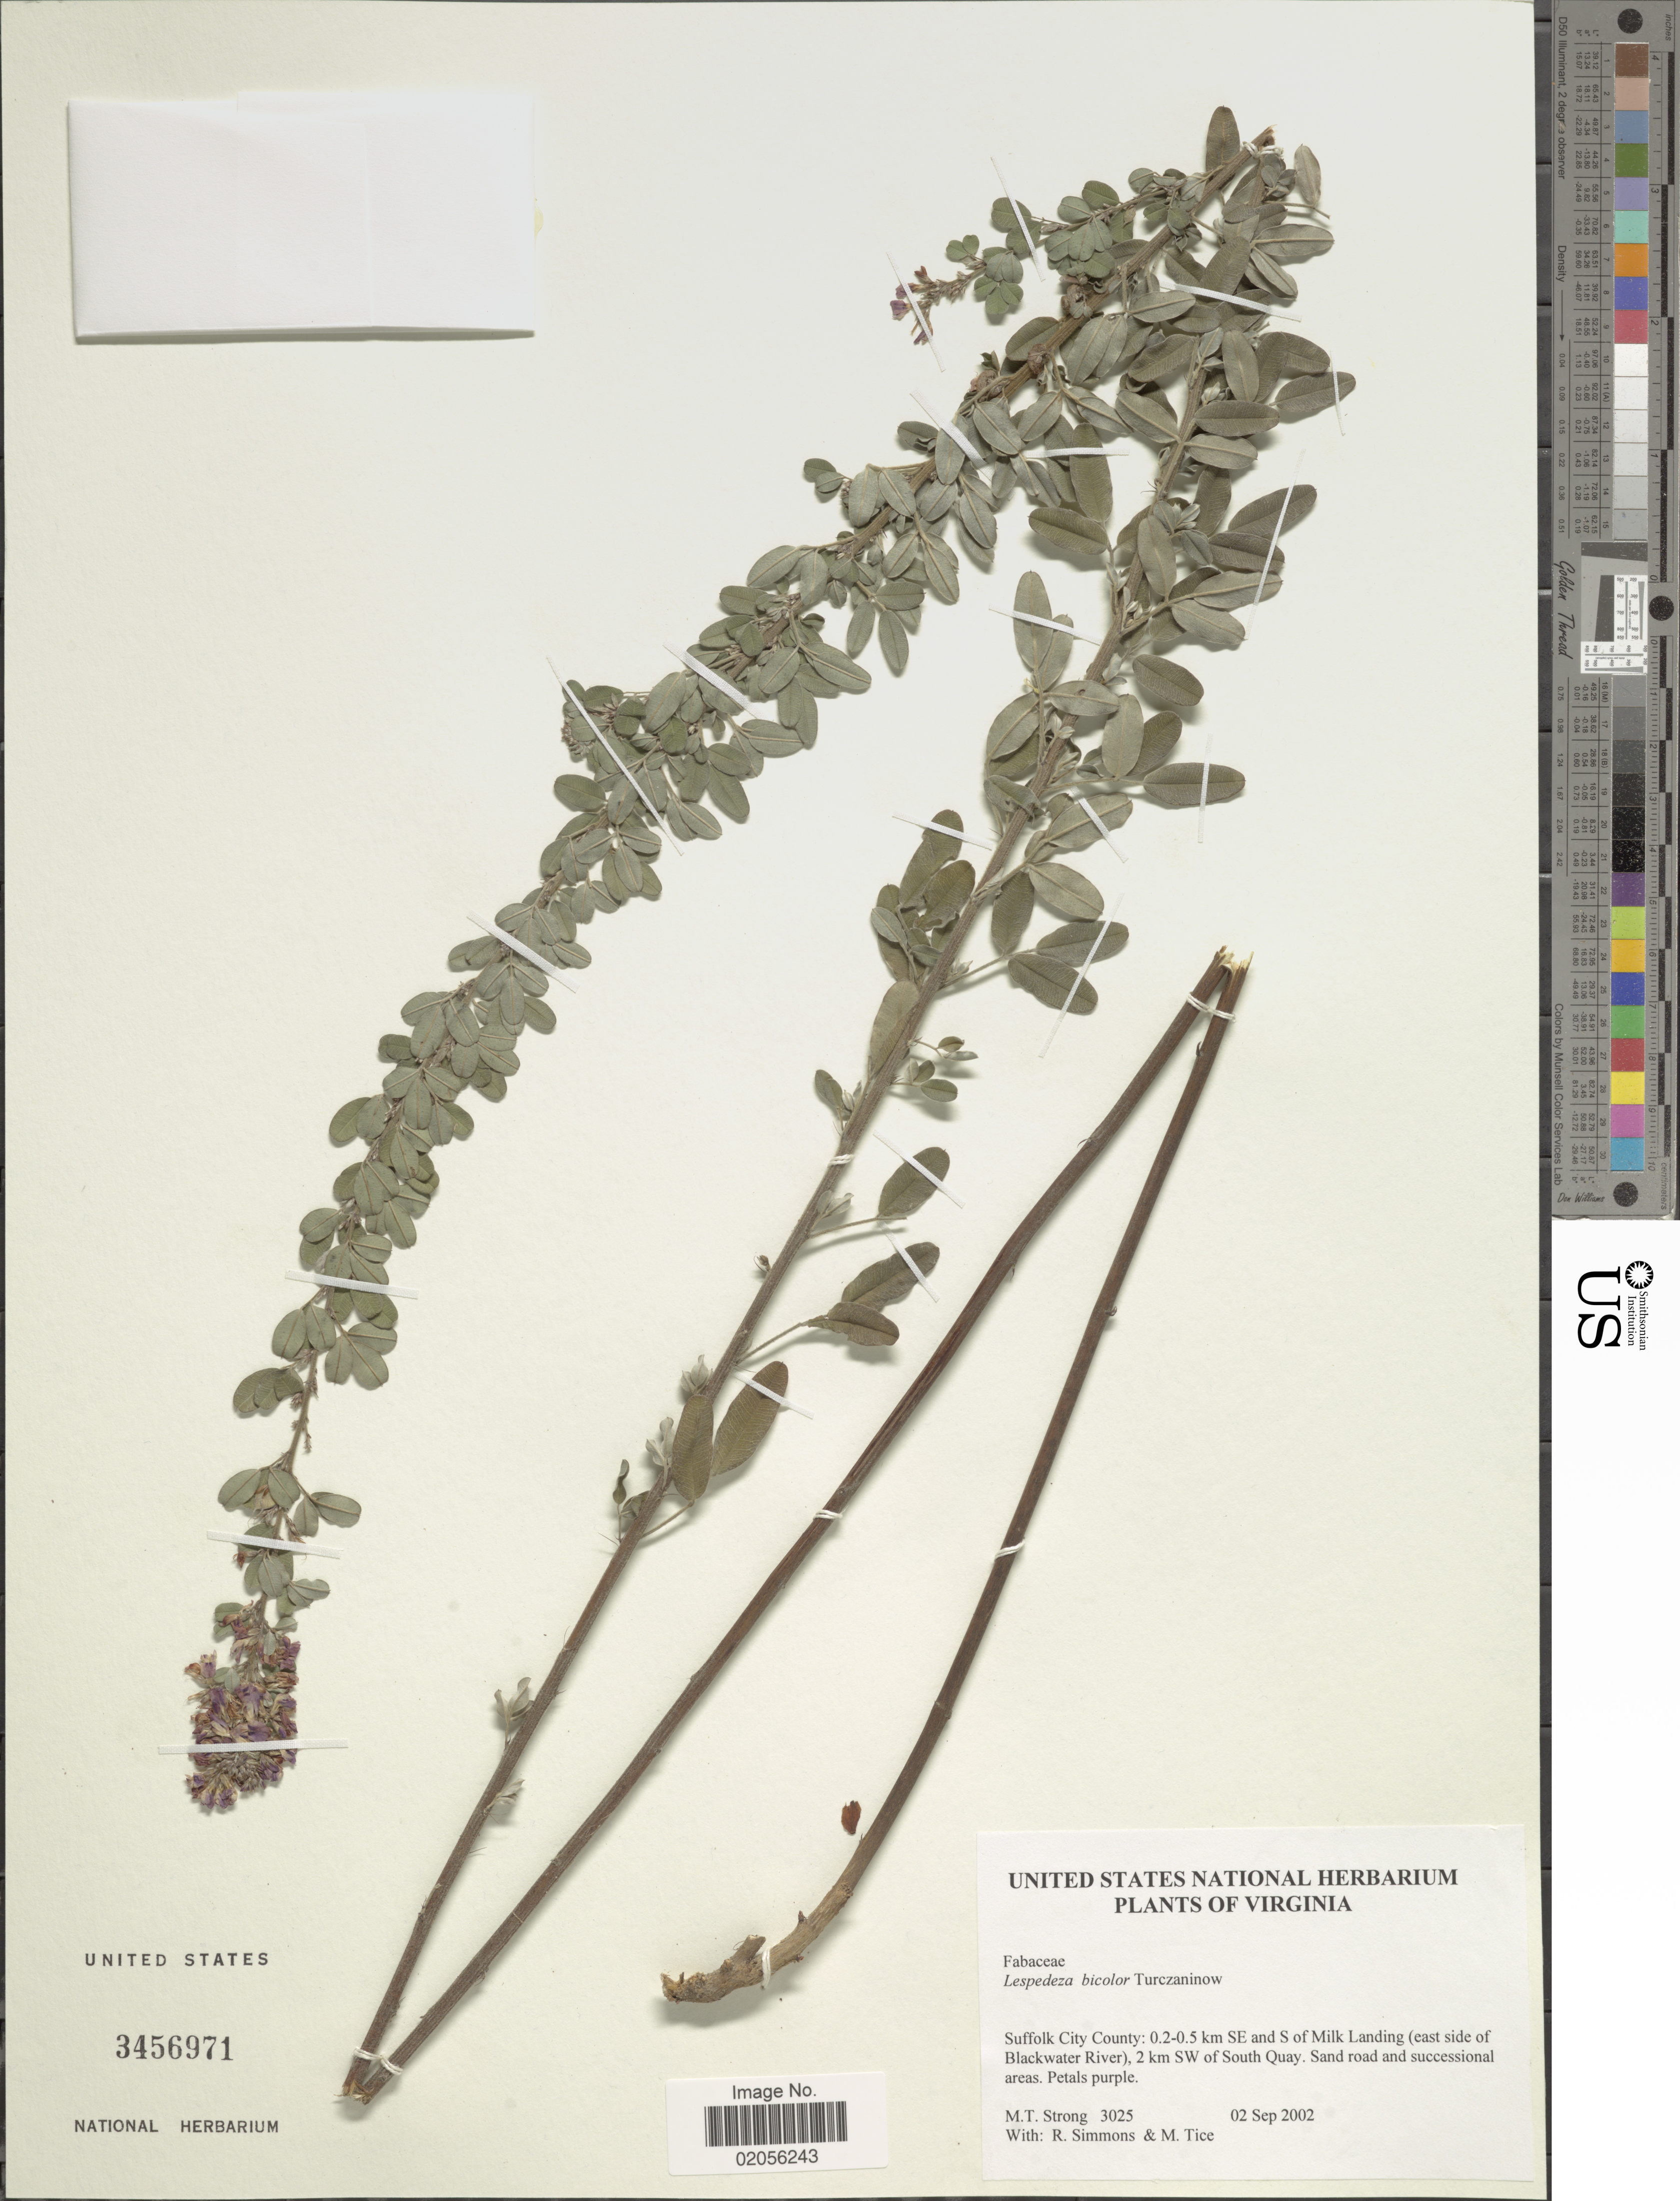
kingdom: Plantae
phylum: Tracheophyta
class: Magnoliopsida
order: Fabales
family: Fabaceae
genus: Lespedeza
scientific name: Lespedeza bicolor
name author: Turcz.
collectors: M. T. Strong, R. Simmons & M. Tice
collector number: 3025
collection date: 2002-09-02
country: United States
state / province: Virginia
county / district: City of Suffolk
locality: Suffolk City County: 0.2-0.5 km SE and S of Milk Landing (east side of Blackwater River), 2 km SW of South Quay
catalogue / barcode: US 3456971